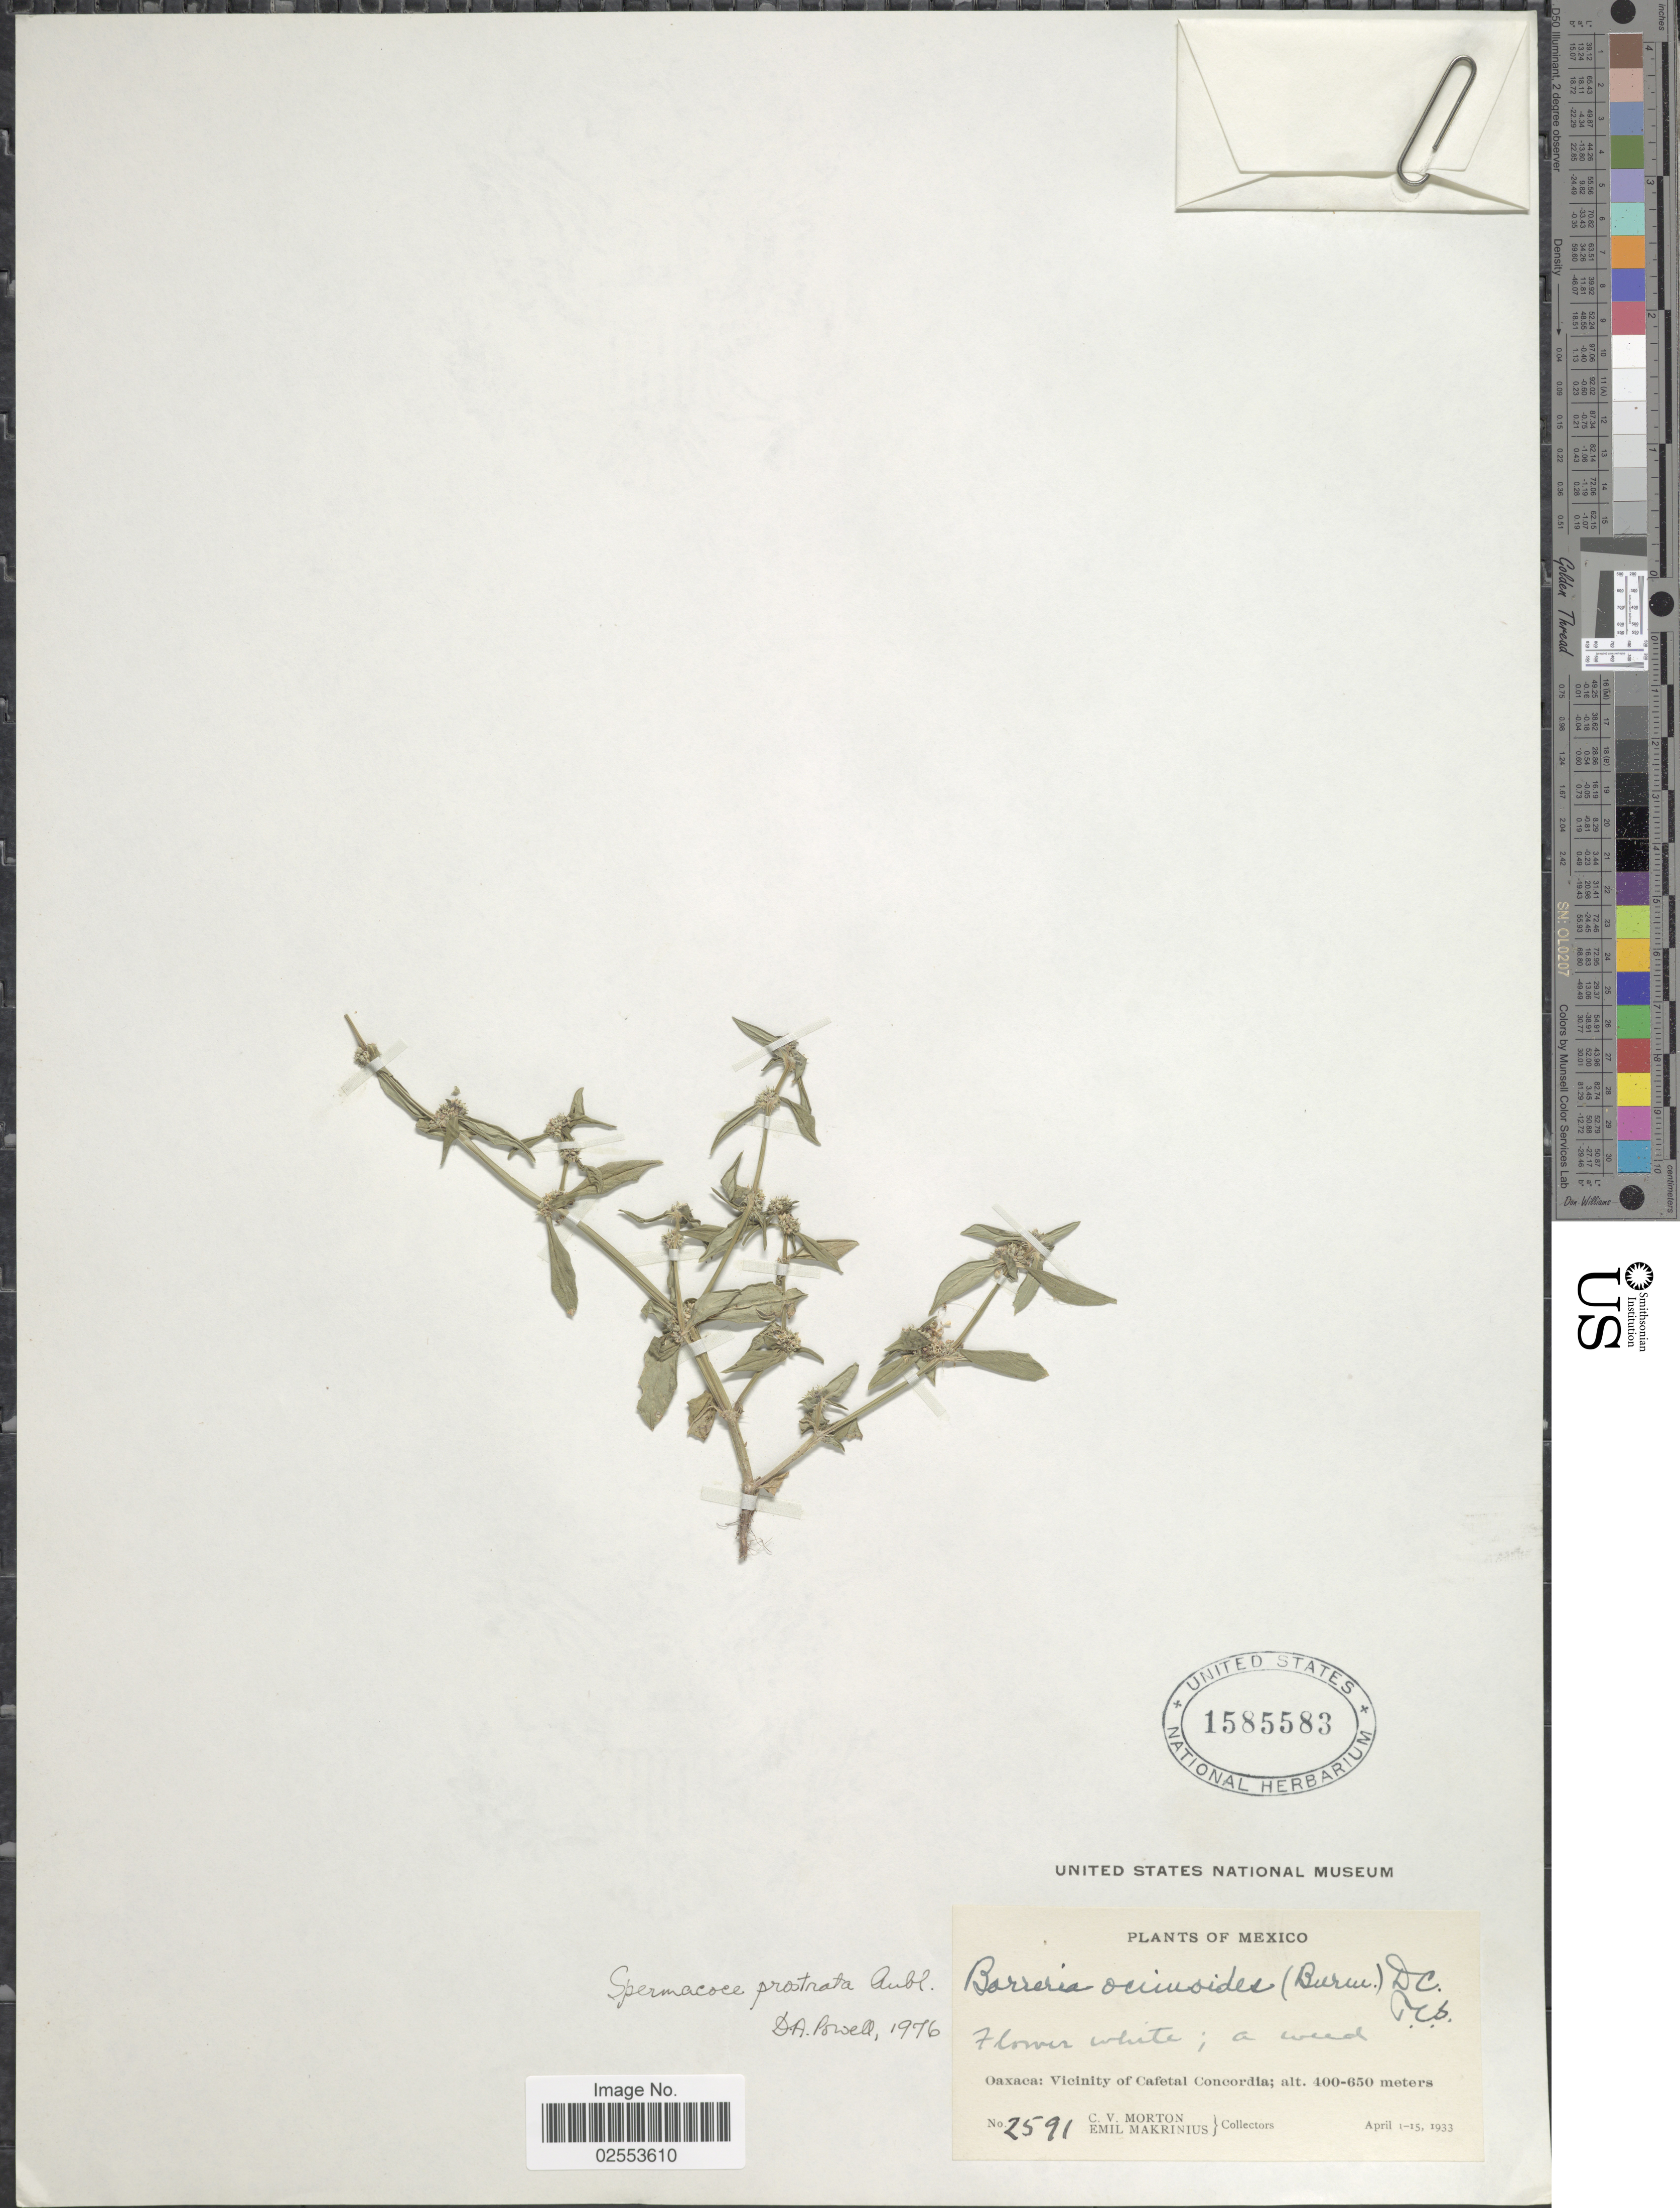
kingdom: Plantae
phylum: Tracheophyta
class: Magnoliopsida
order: Gentianales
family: Rubiaceae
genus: Spermacoce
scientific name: Spermacoce prostrata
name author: Aubl.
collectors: C. V. Morton & E. Makrinius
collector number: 2591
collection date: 1933-04-01/1933-04-15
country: Mexico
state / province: Oaxaca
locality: Vicinity of Cafetal Concordia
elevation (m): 400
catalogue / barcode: US 1585583